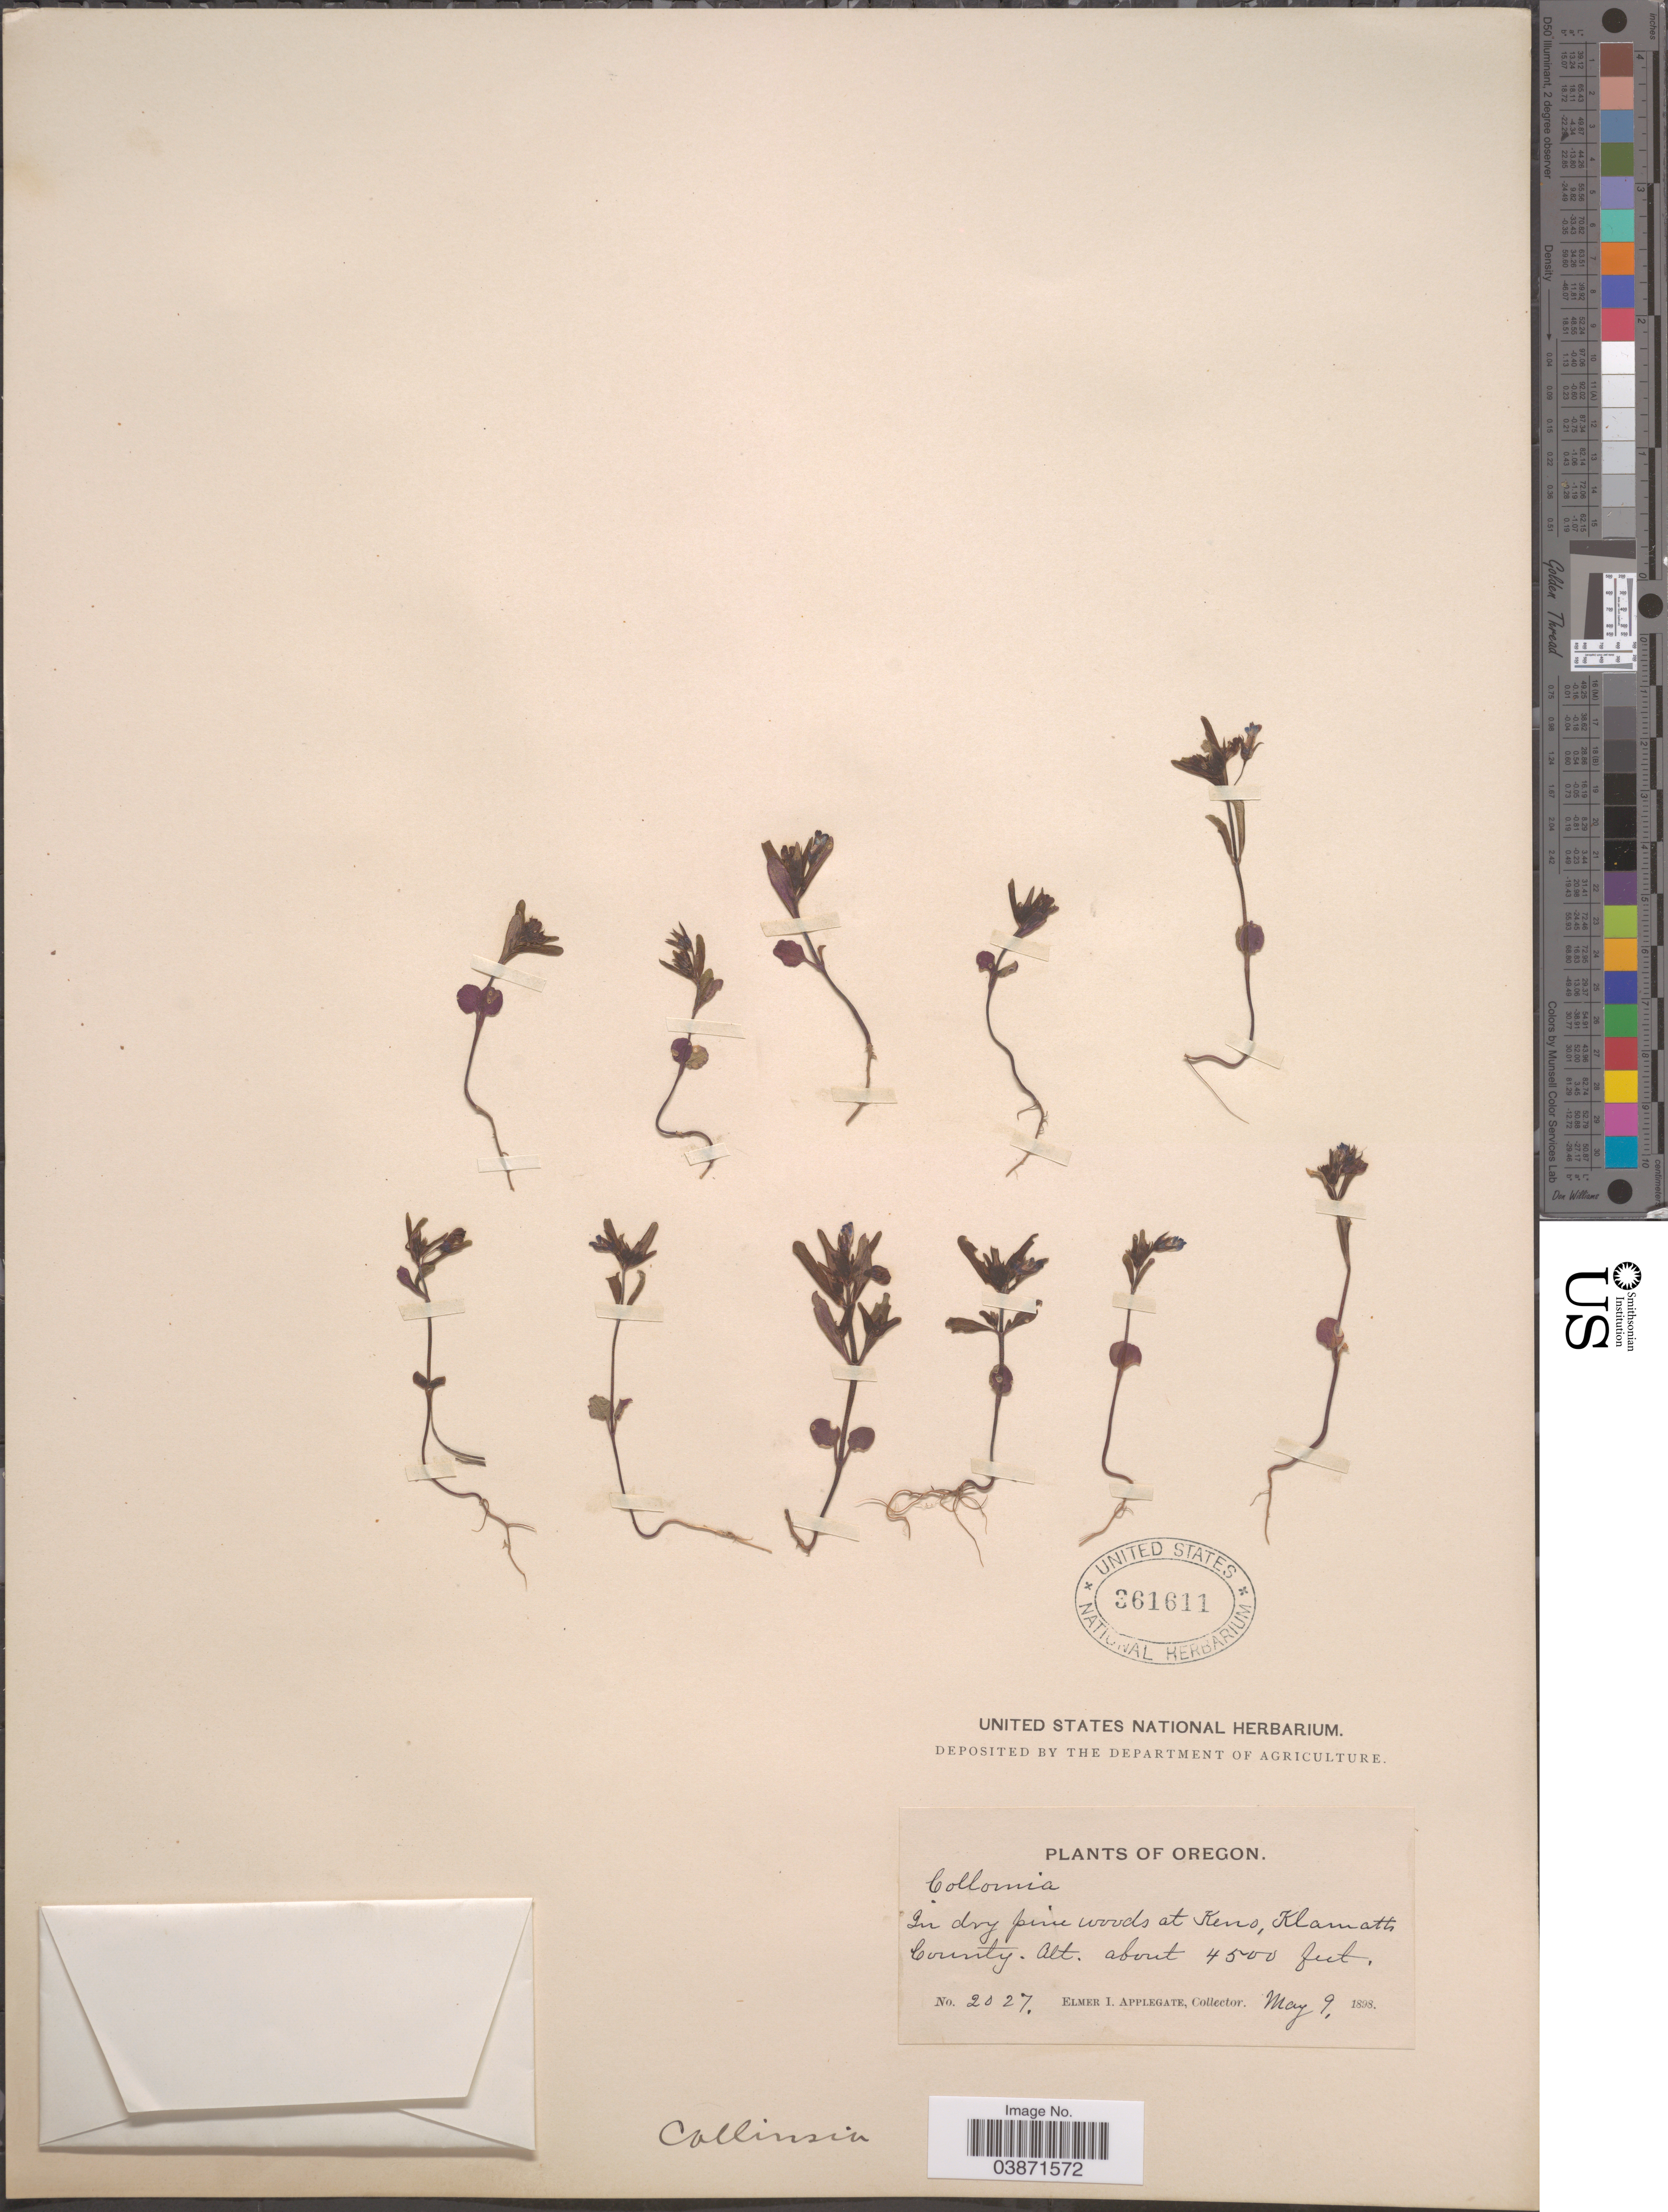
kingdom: Plantae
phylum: Tracheophyta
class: Magnoliopsida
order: Lamiales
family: Plantaginaceae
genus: Collinsia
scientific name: Collinsia sp.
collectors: E. I. Applegate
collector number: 2027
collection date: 1898-05-09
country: United States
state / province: Oregon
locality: In dry pine woods at Keno, Klamath County.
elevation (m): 1372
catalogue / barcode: US 361611